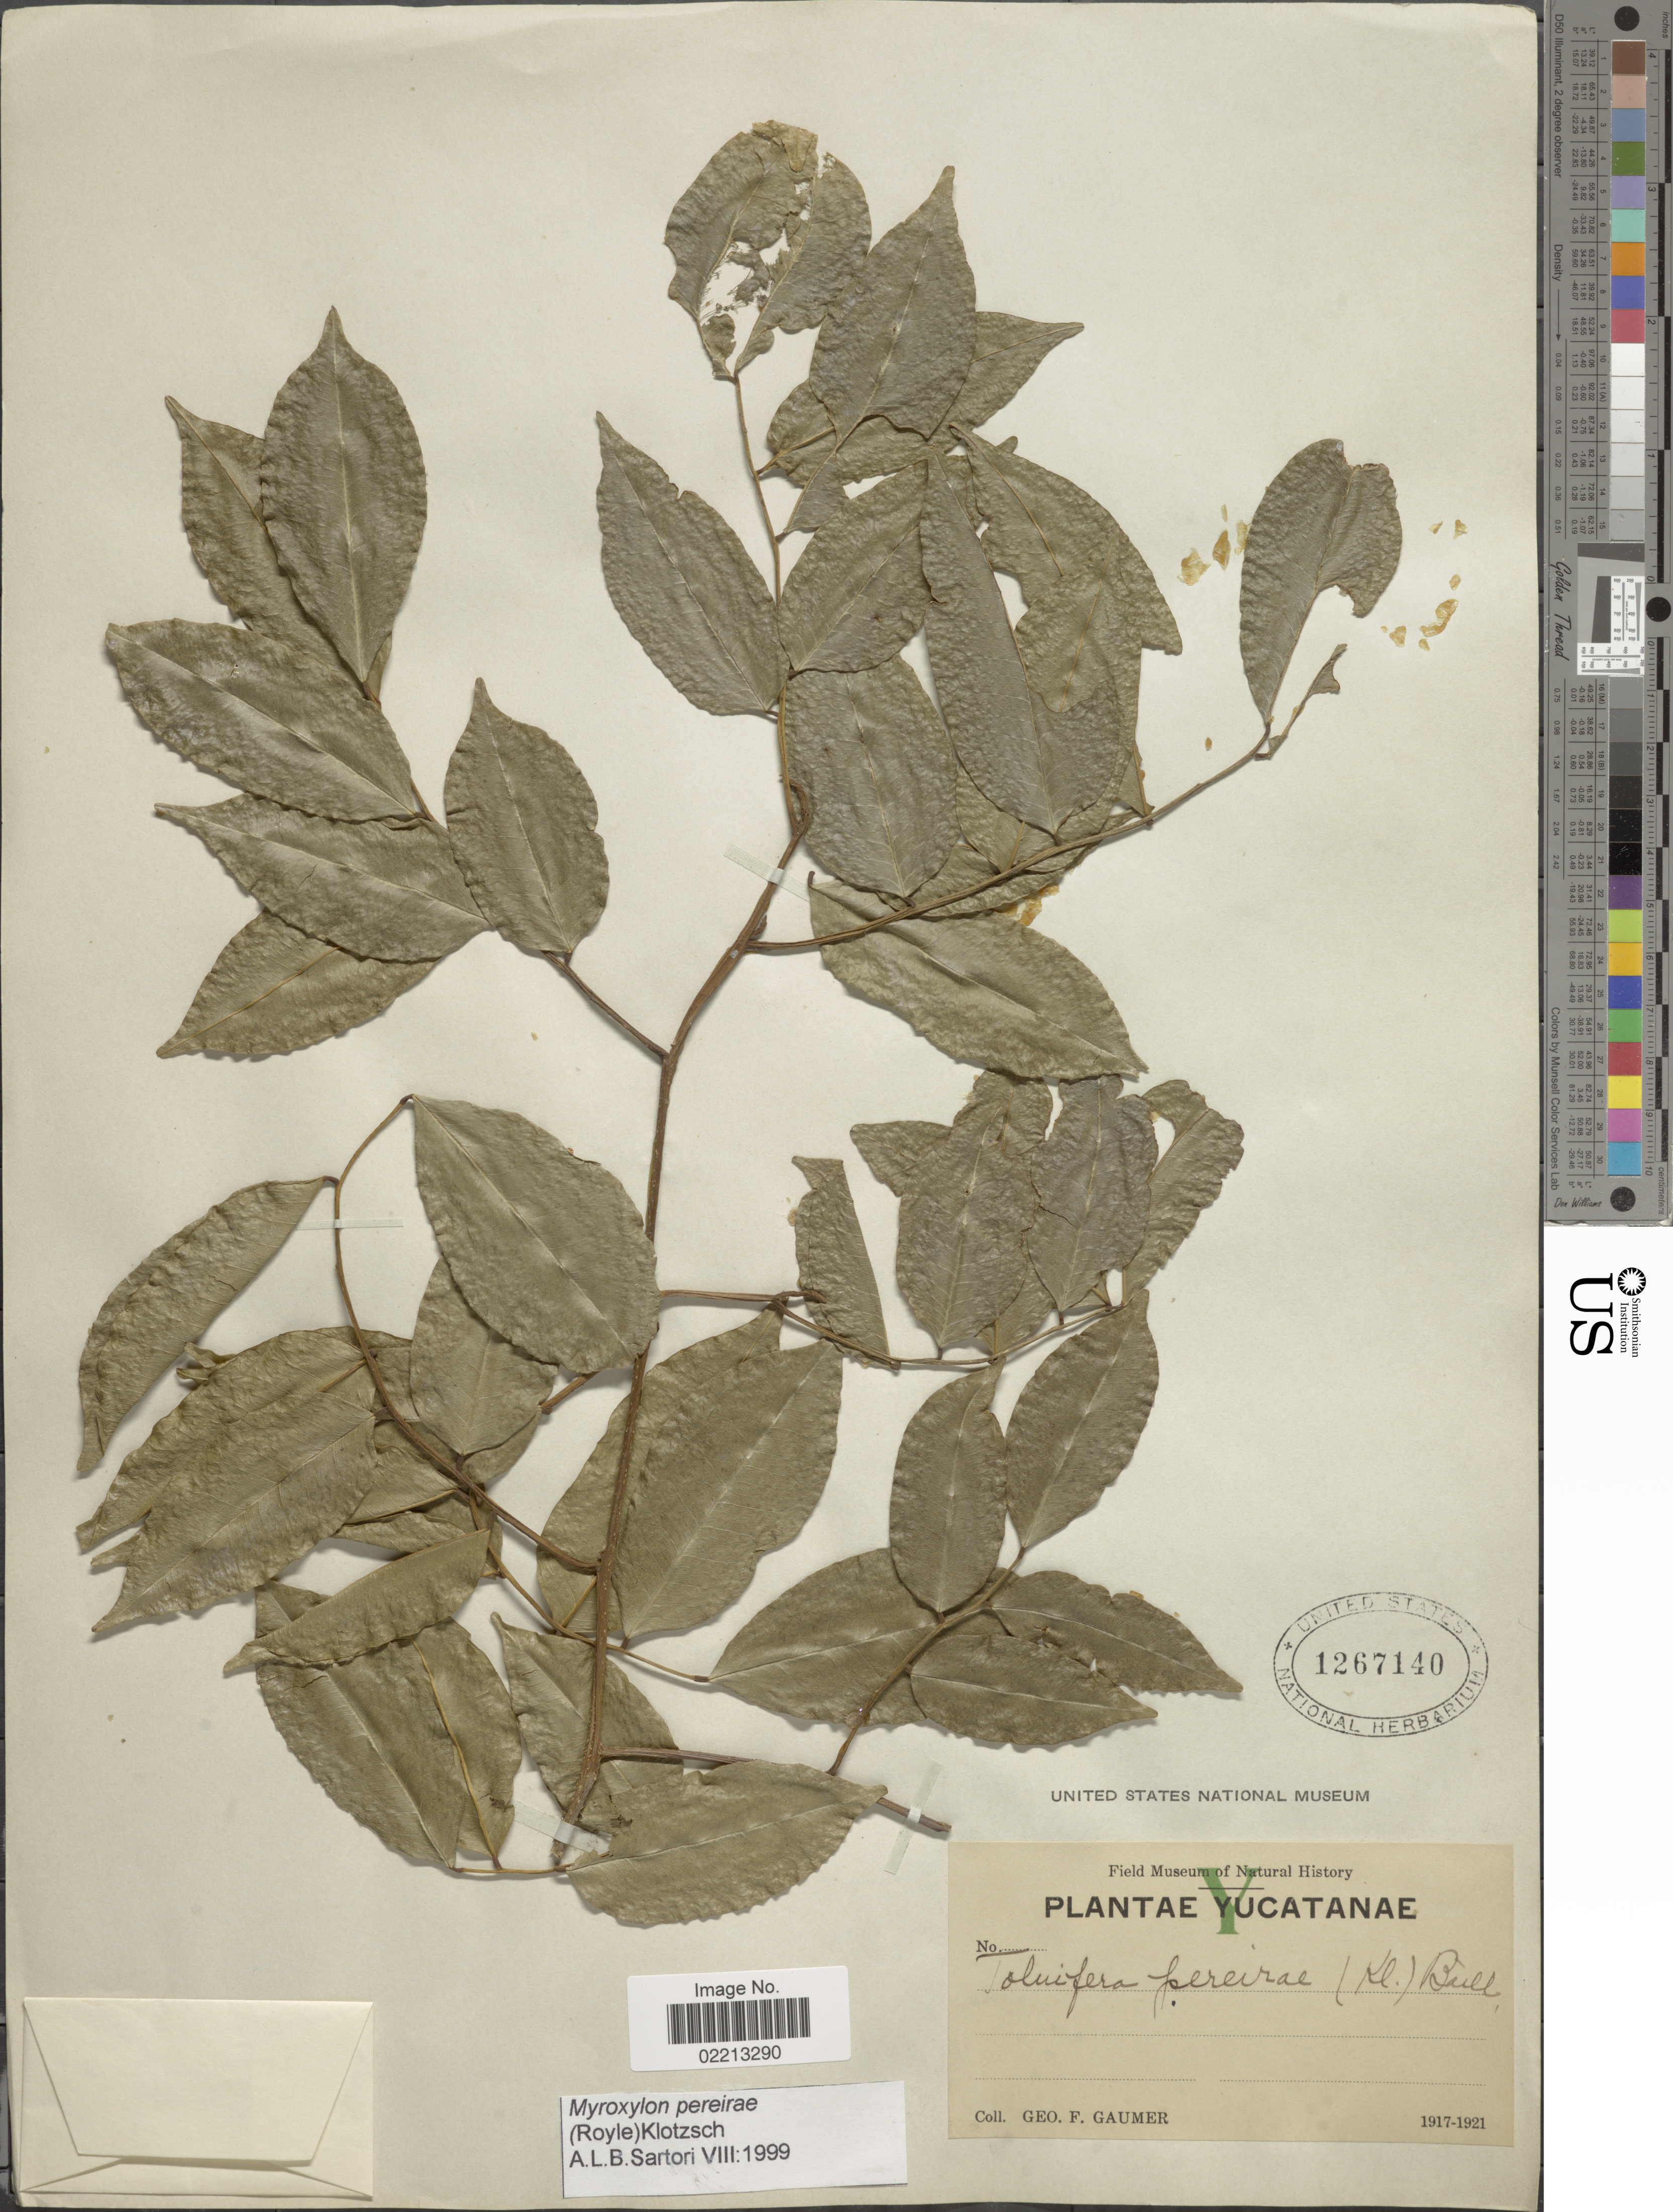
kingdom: Plantae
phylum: Tracheophyta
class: Magnoliopsida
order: Fabales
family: Fabaceae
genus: Myroxylon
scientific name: Myroxylon pereirae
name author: (Royle) Klotzsch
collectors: G. F. Gaumer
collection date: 1917/1921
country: Mexico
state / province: Yucatán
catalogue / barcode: US 1267140